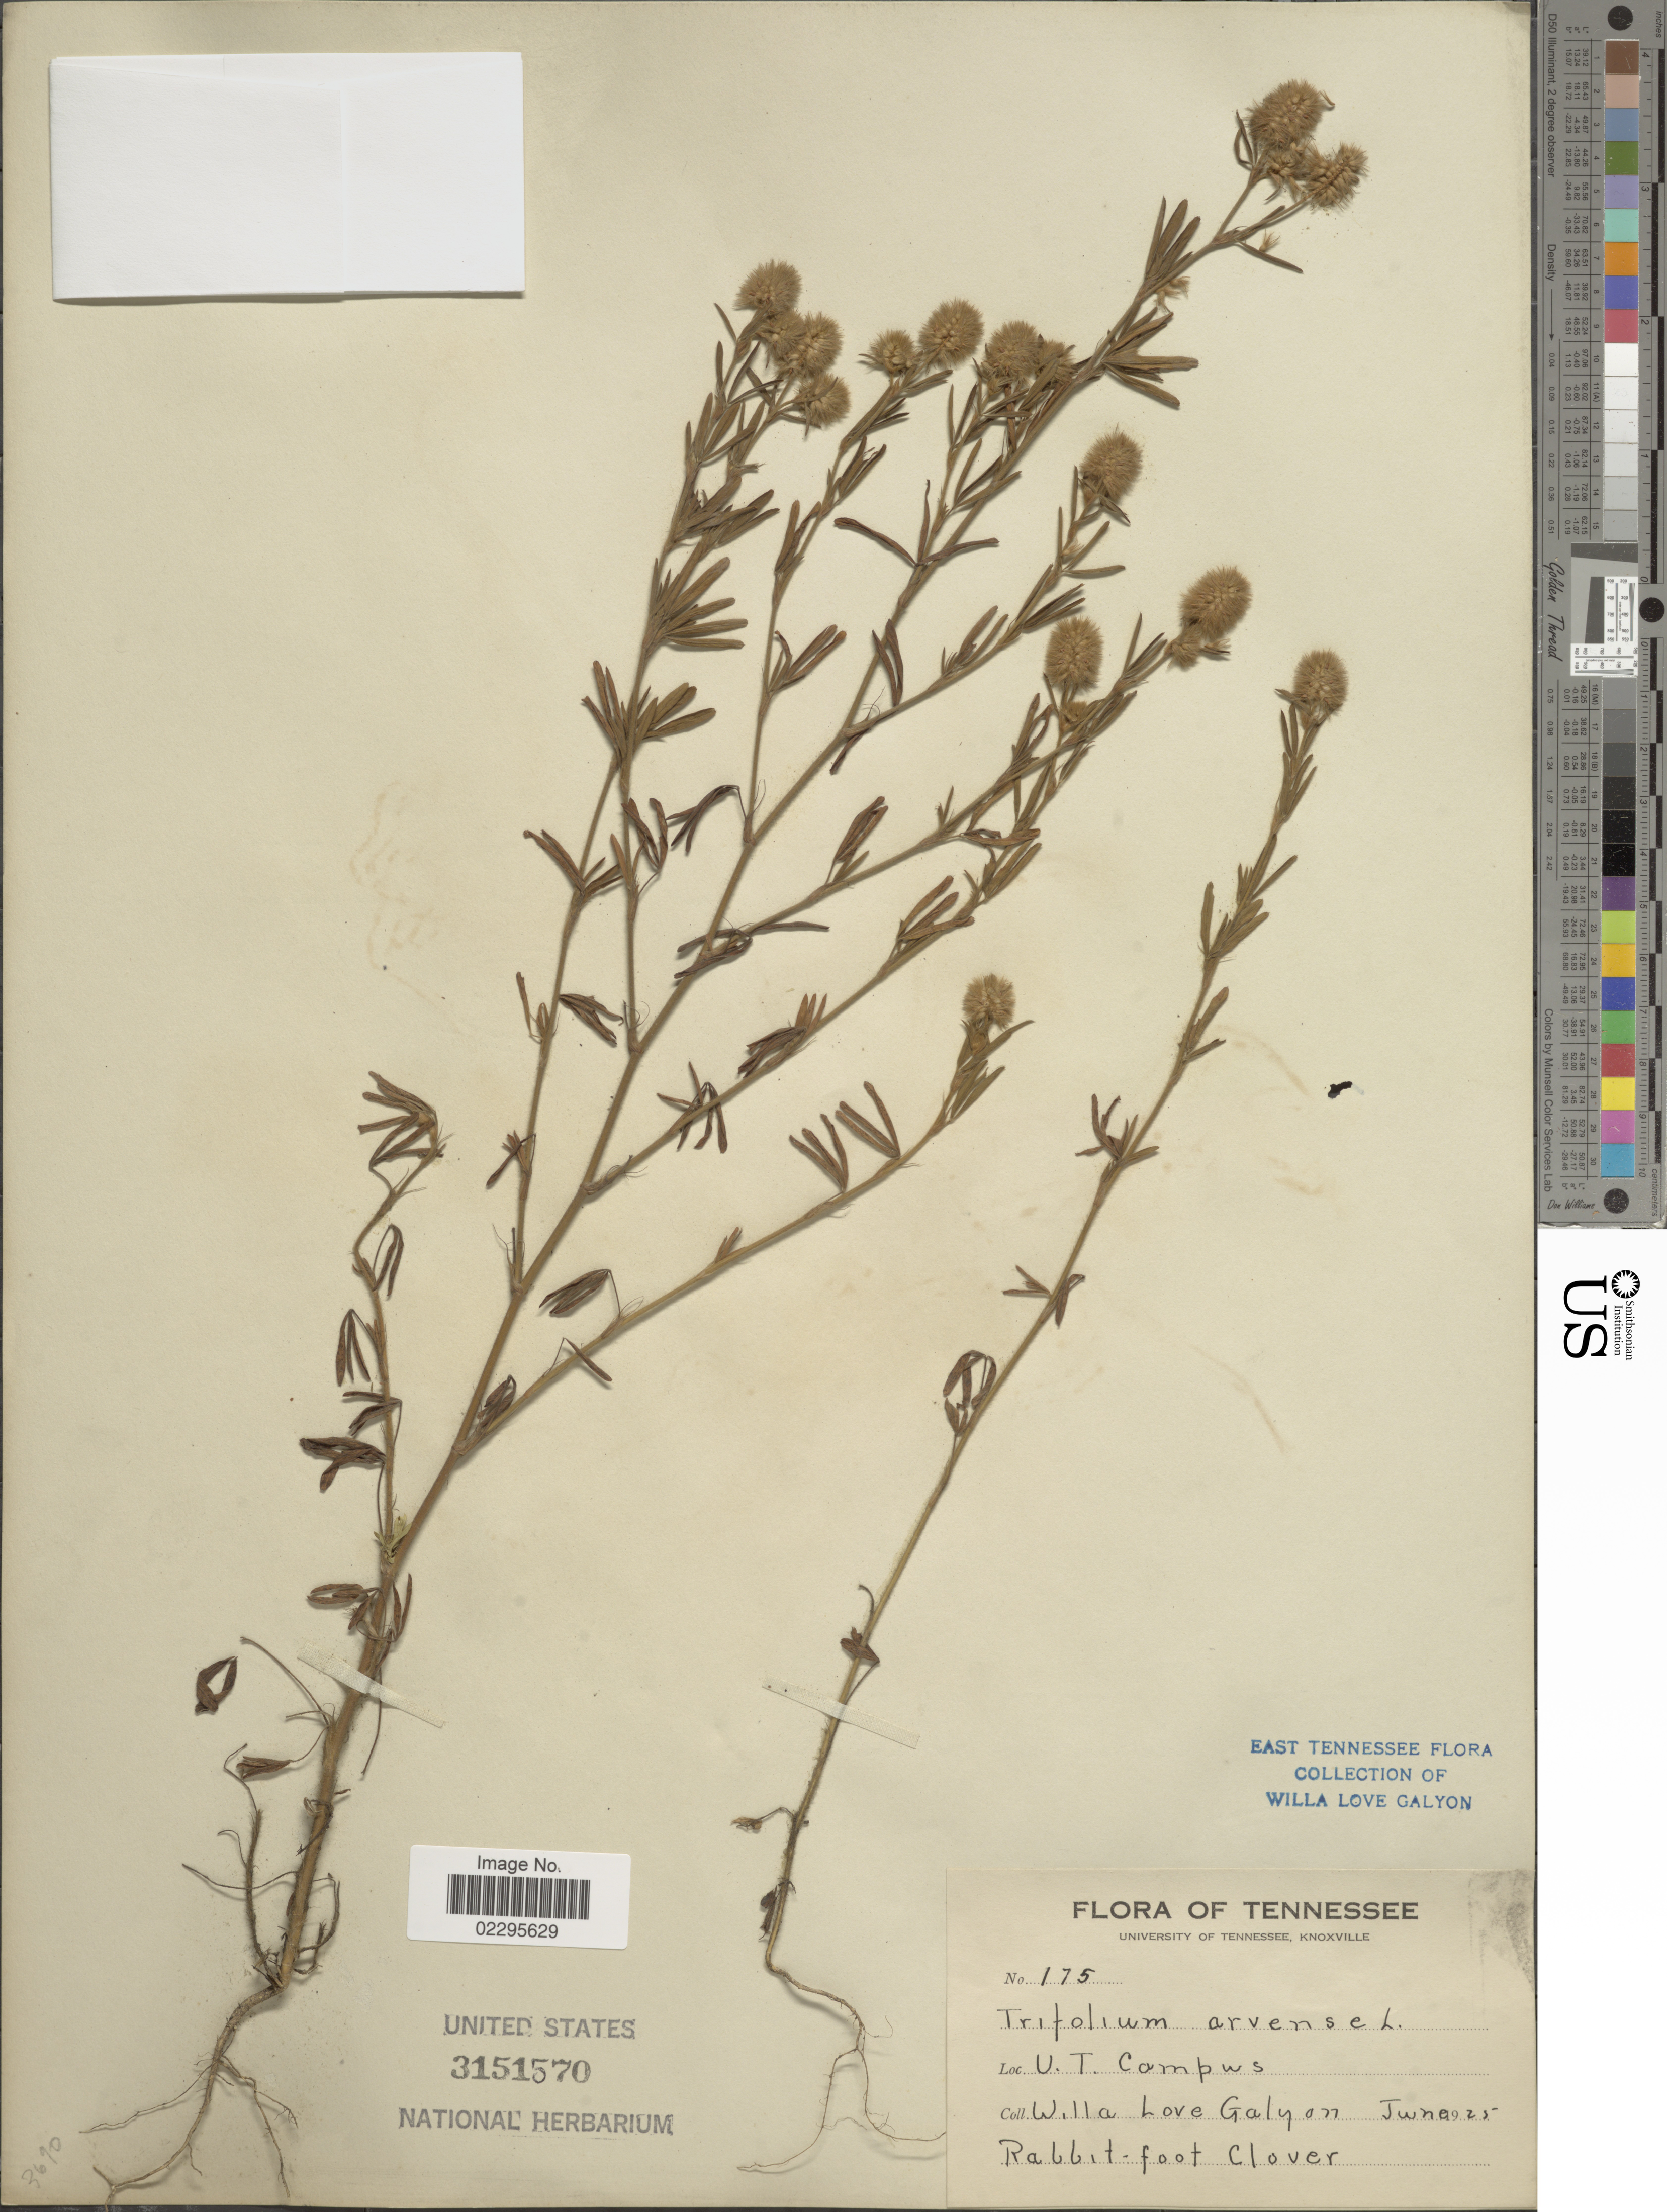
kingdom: Plantae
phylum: Tracheophyta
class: Magnoliopsida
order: Fabales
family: Fabaceae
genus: Trifolium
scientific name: Trifolium arvense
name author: L.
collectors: W. Galyon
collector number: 175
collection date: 1925-06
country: United States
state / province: Tennessee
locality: U.T.Campus, Rabbit-foot Clover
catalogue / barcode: US 3151570